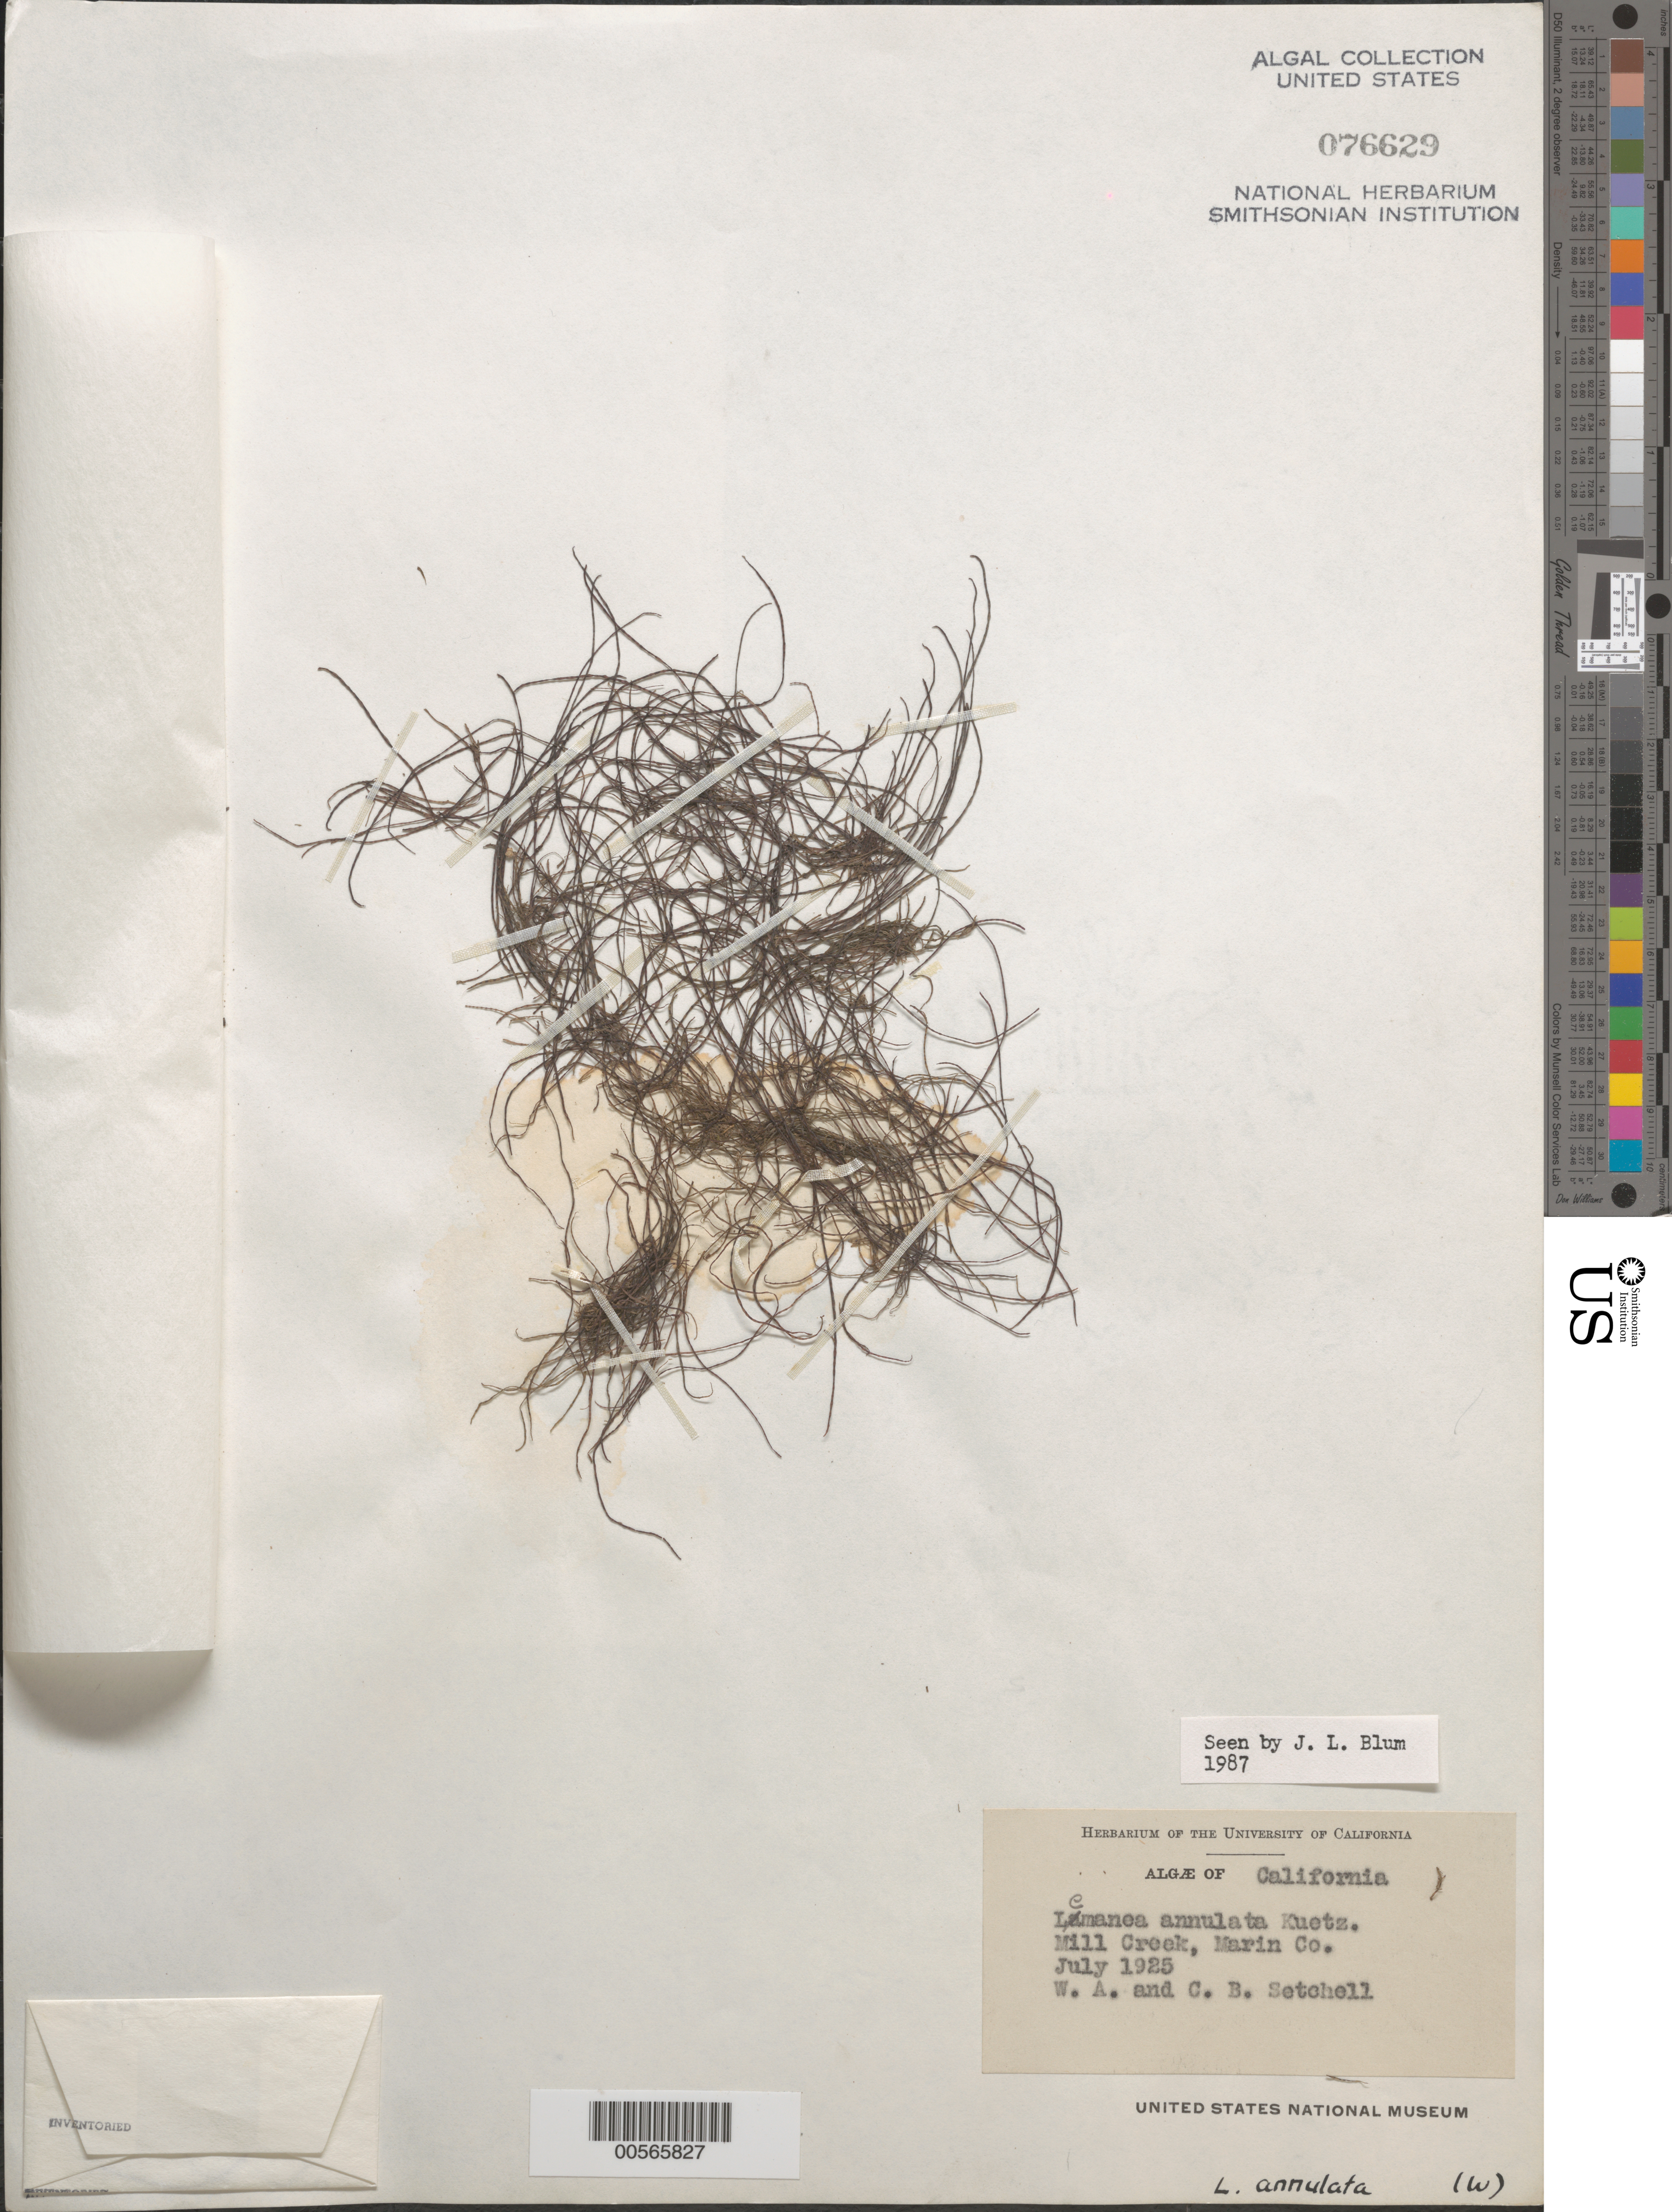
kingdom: Plantae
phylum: Rhodophyta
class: Florideophyceae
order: Batrachospermales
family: Lemaneaceae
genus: Lemanea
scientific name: Lemanea annulata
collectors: W. Setchell & C. B. Setchell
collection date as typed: Jul 1925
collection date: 1925-07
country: United States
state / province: California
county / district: Marin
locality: Mill Creek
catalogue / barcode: US 76629